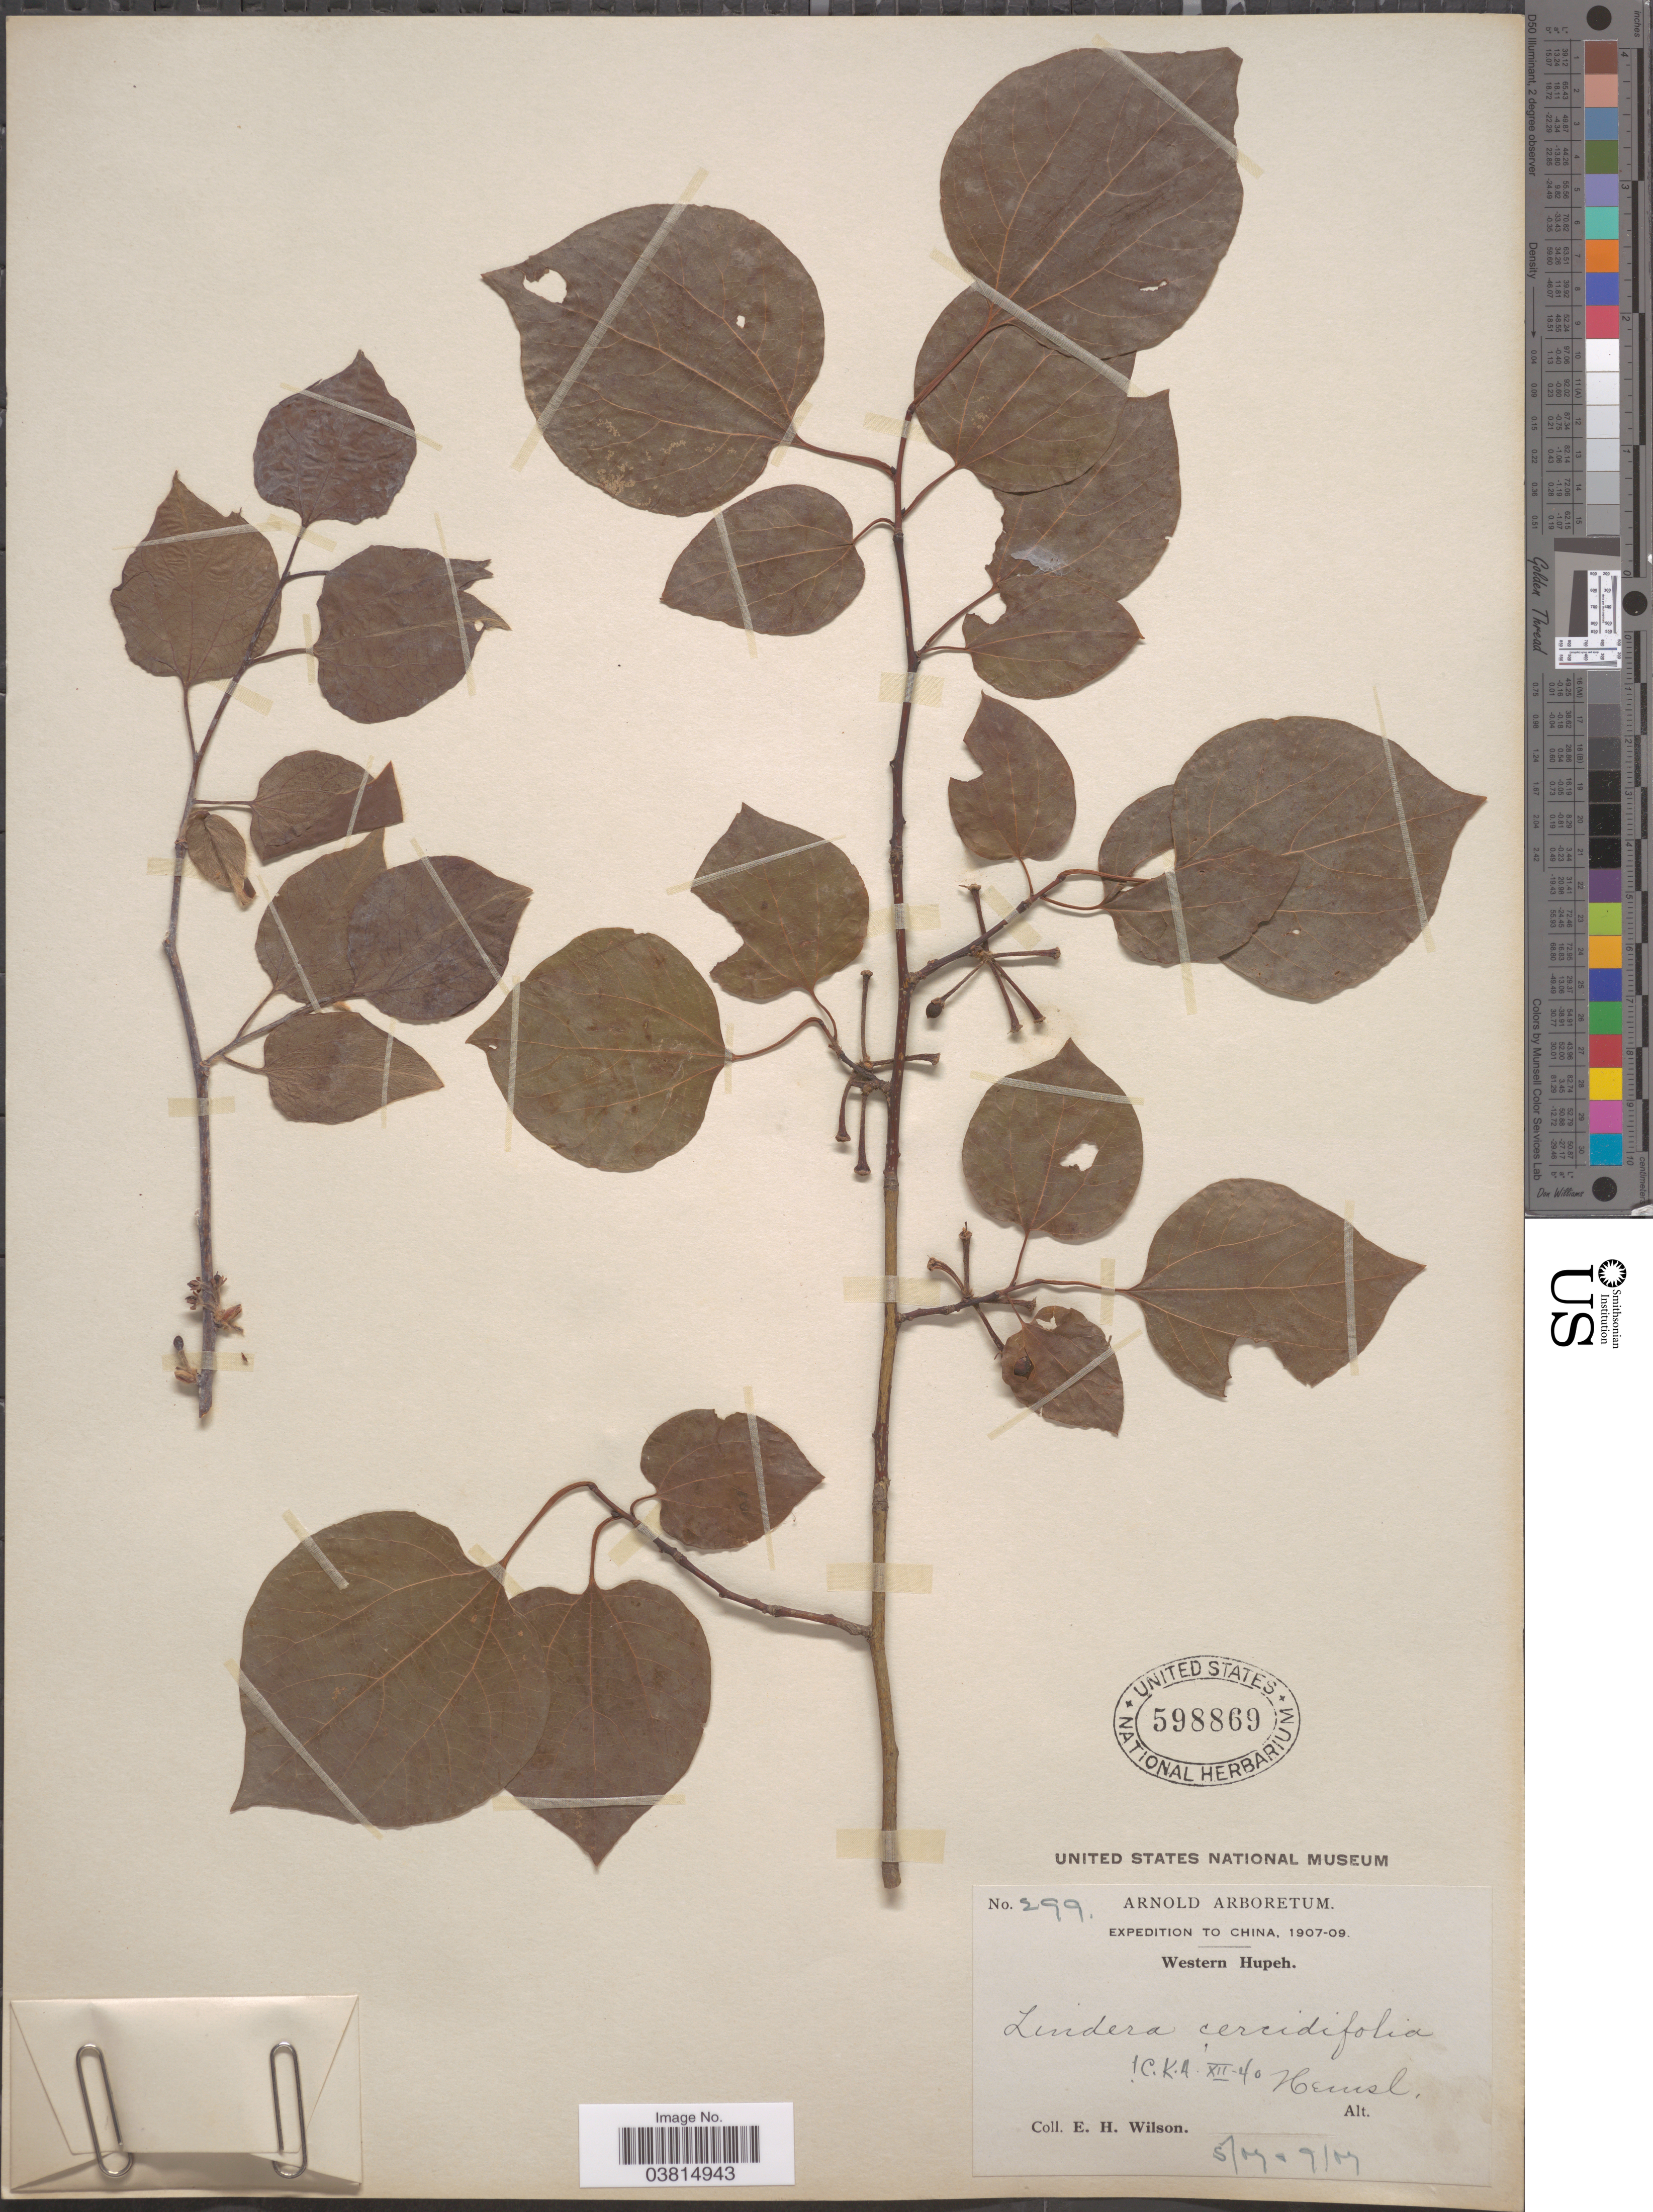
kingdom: Plantae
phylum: Tracheophyta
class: Magnoliopsida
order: Laurales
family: Lauraceae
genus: Lindera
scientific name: Lindera cercidifolia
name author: Hemsl.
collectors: E. Wilson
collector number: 299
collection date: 1907-05/1907-09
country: China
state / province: Hubei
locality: Western Hupeh.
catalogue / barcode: US 598869